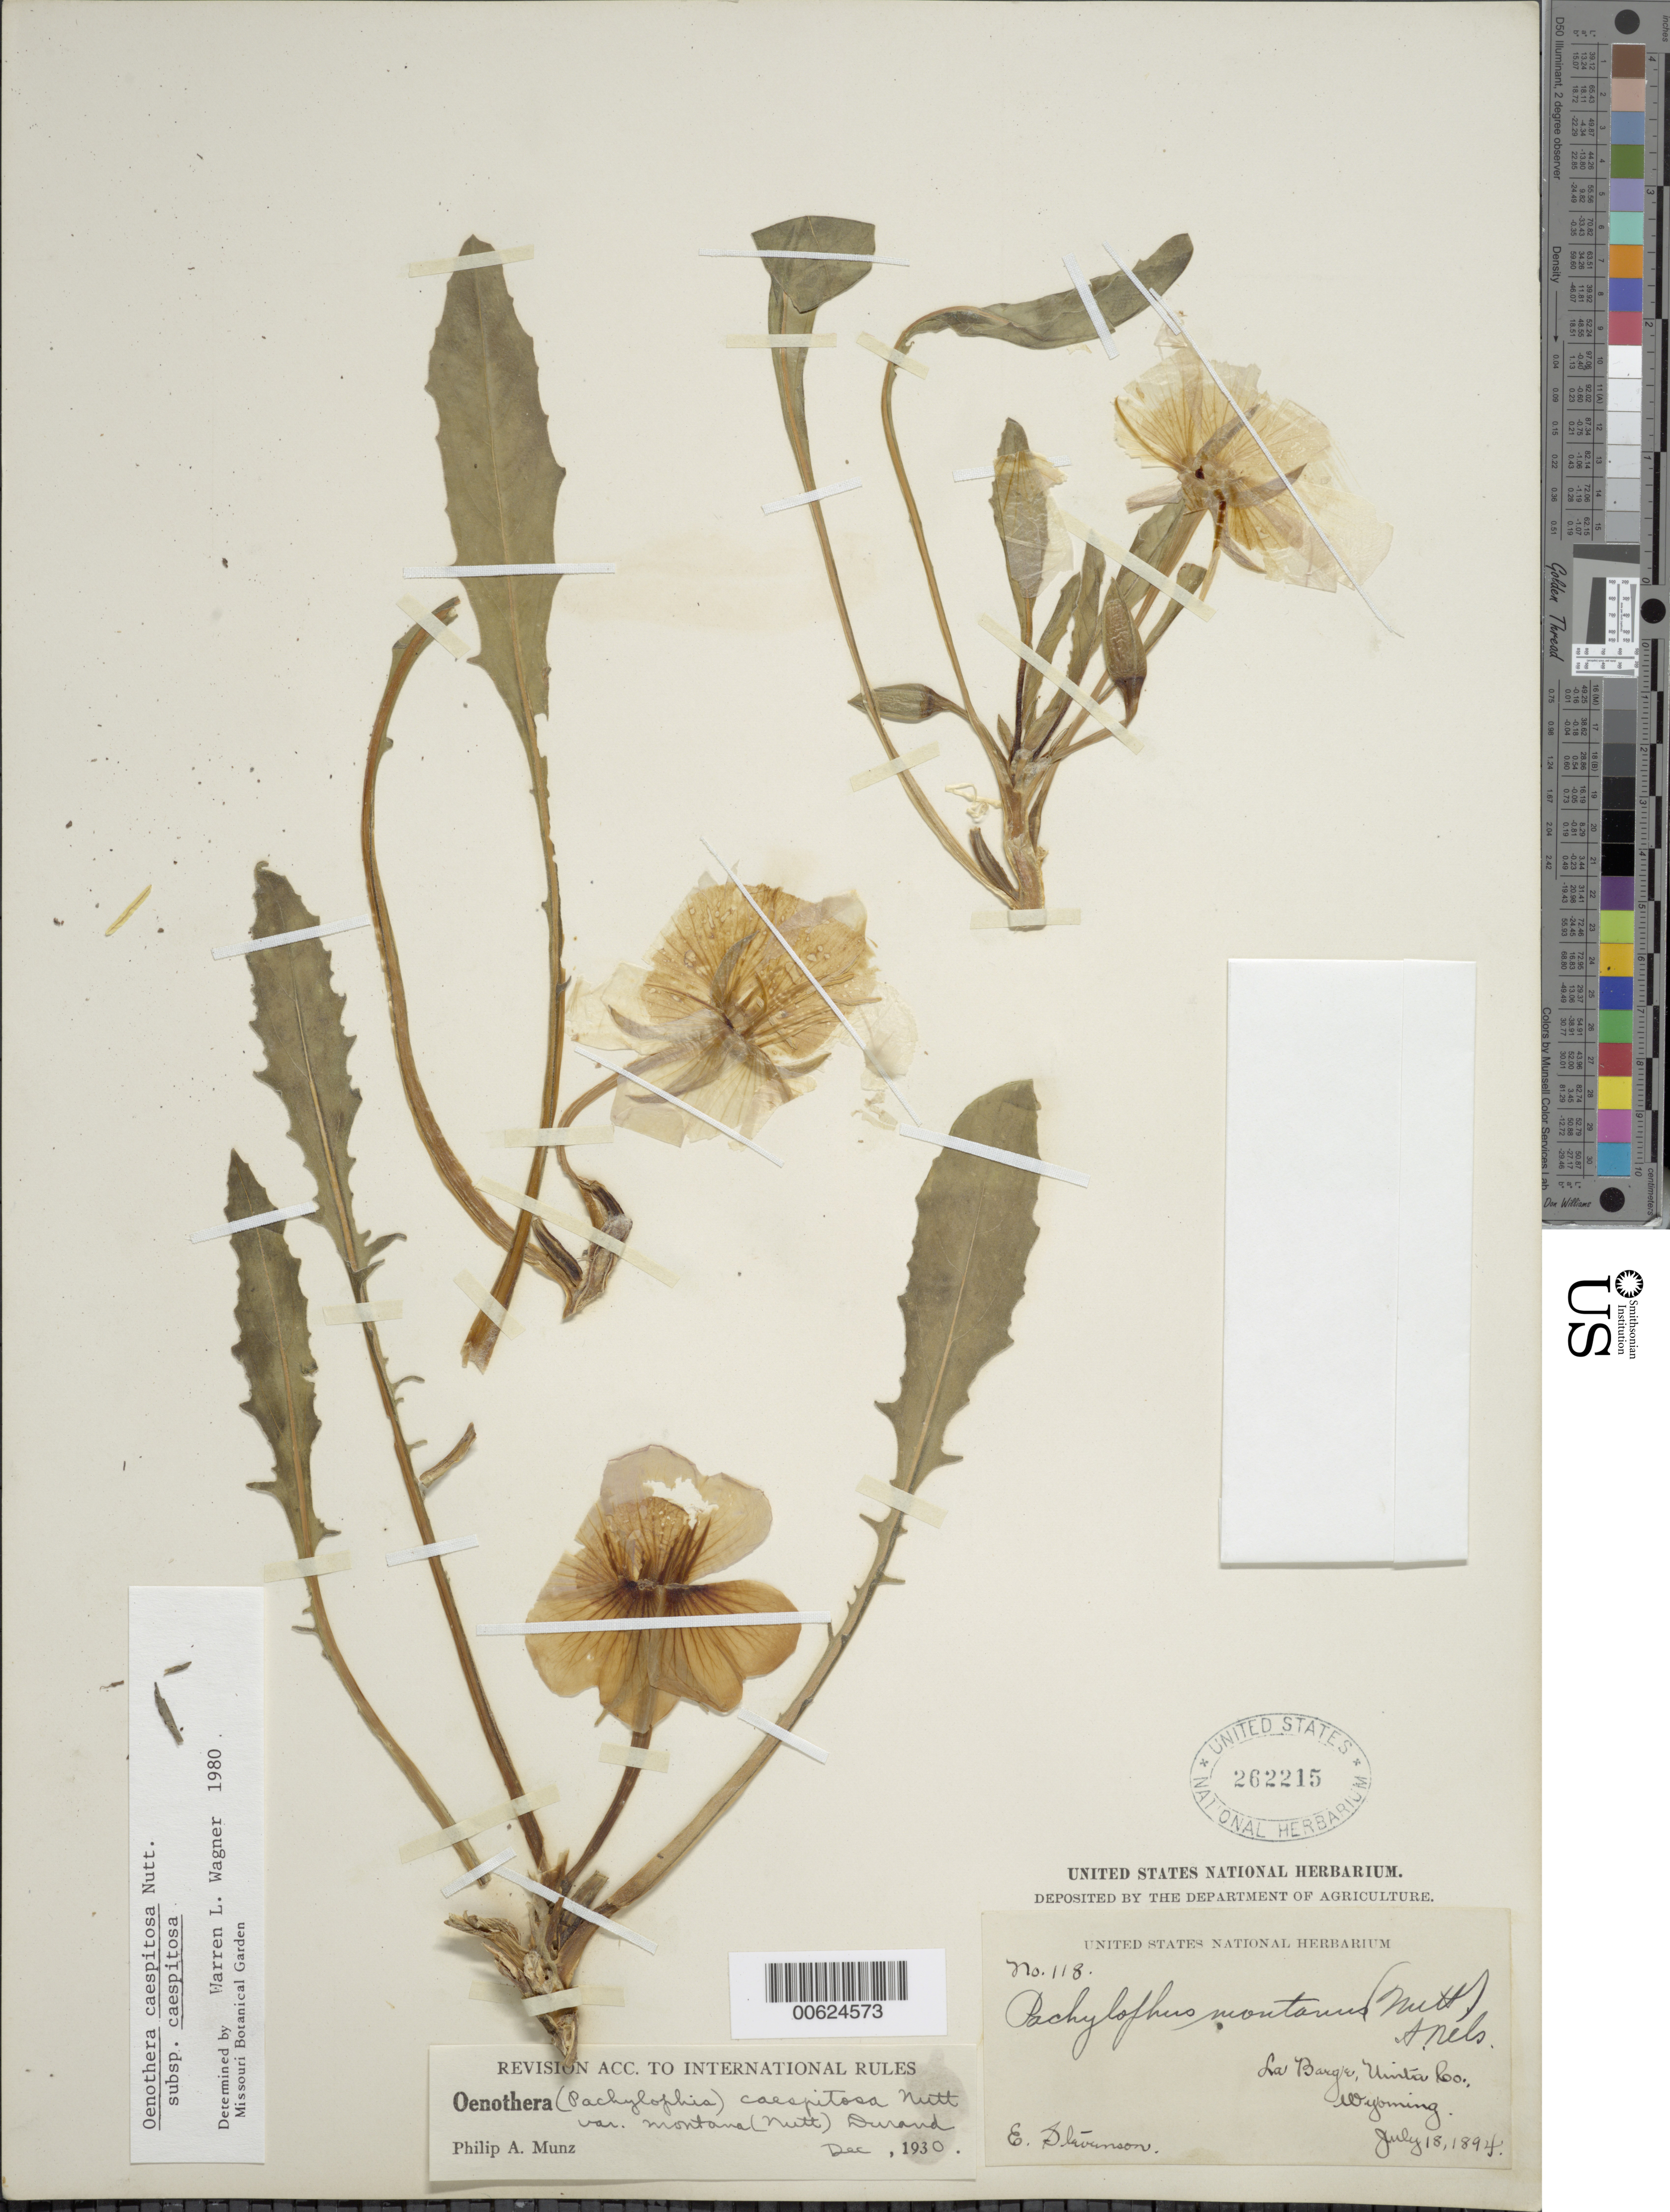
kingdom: Plantae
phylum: Tracheophyta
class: Magnoliopsida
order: Myrtales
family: Onagraceae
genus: Oenothera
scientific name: Oenothera cespitosa subsp. cespitosa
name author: Nutt.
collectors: E. Stevenson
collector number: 118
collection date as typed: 18 Jul 1894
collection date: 1894-07-18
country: United States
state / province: Wyoming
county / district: Uinta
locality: La Barge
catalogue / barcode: US 262215